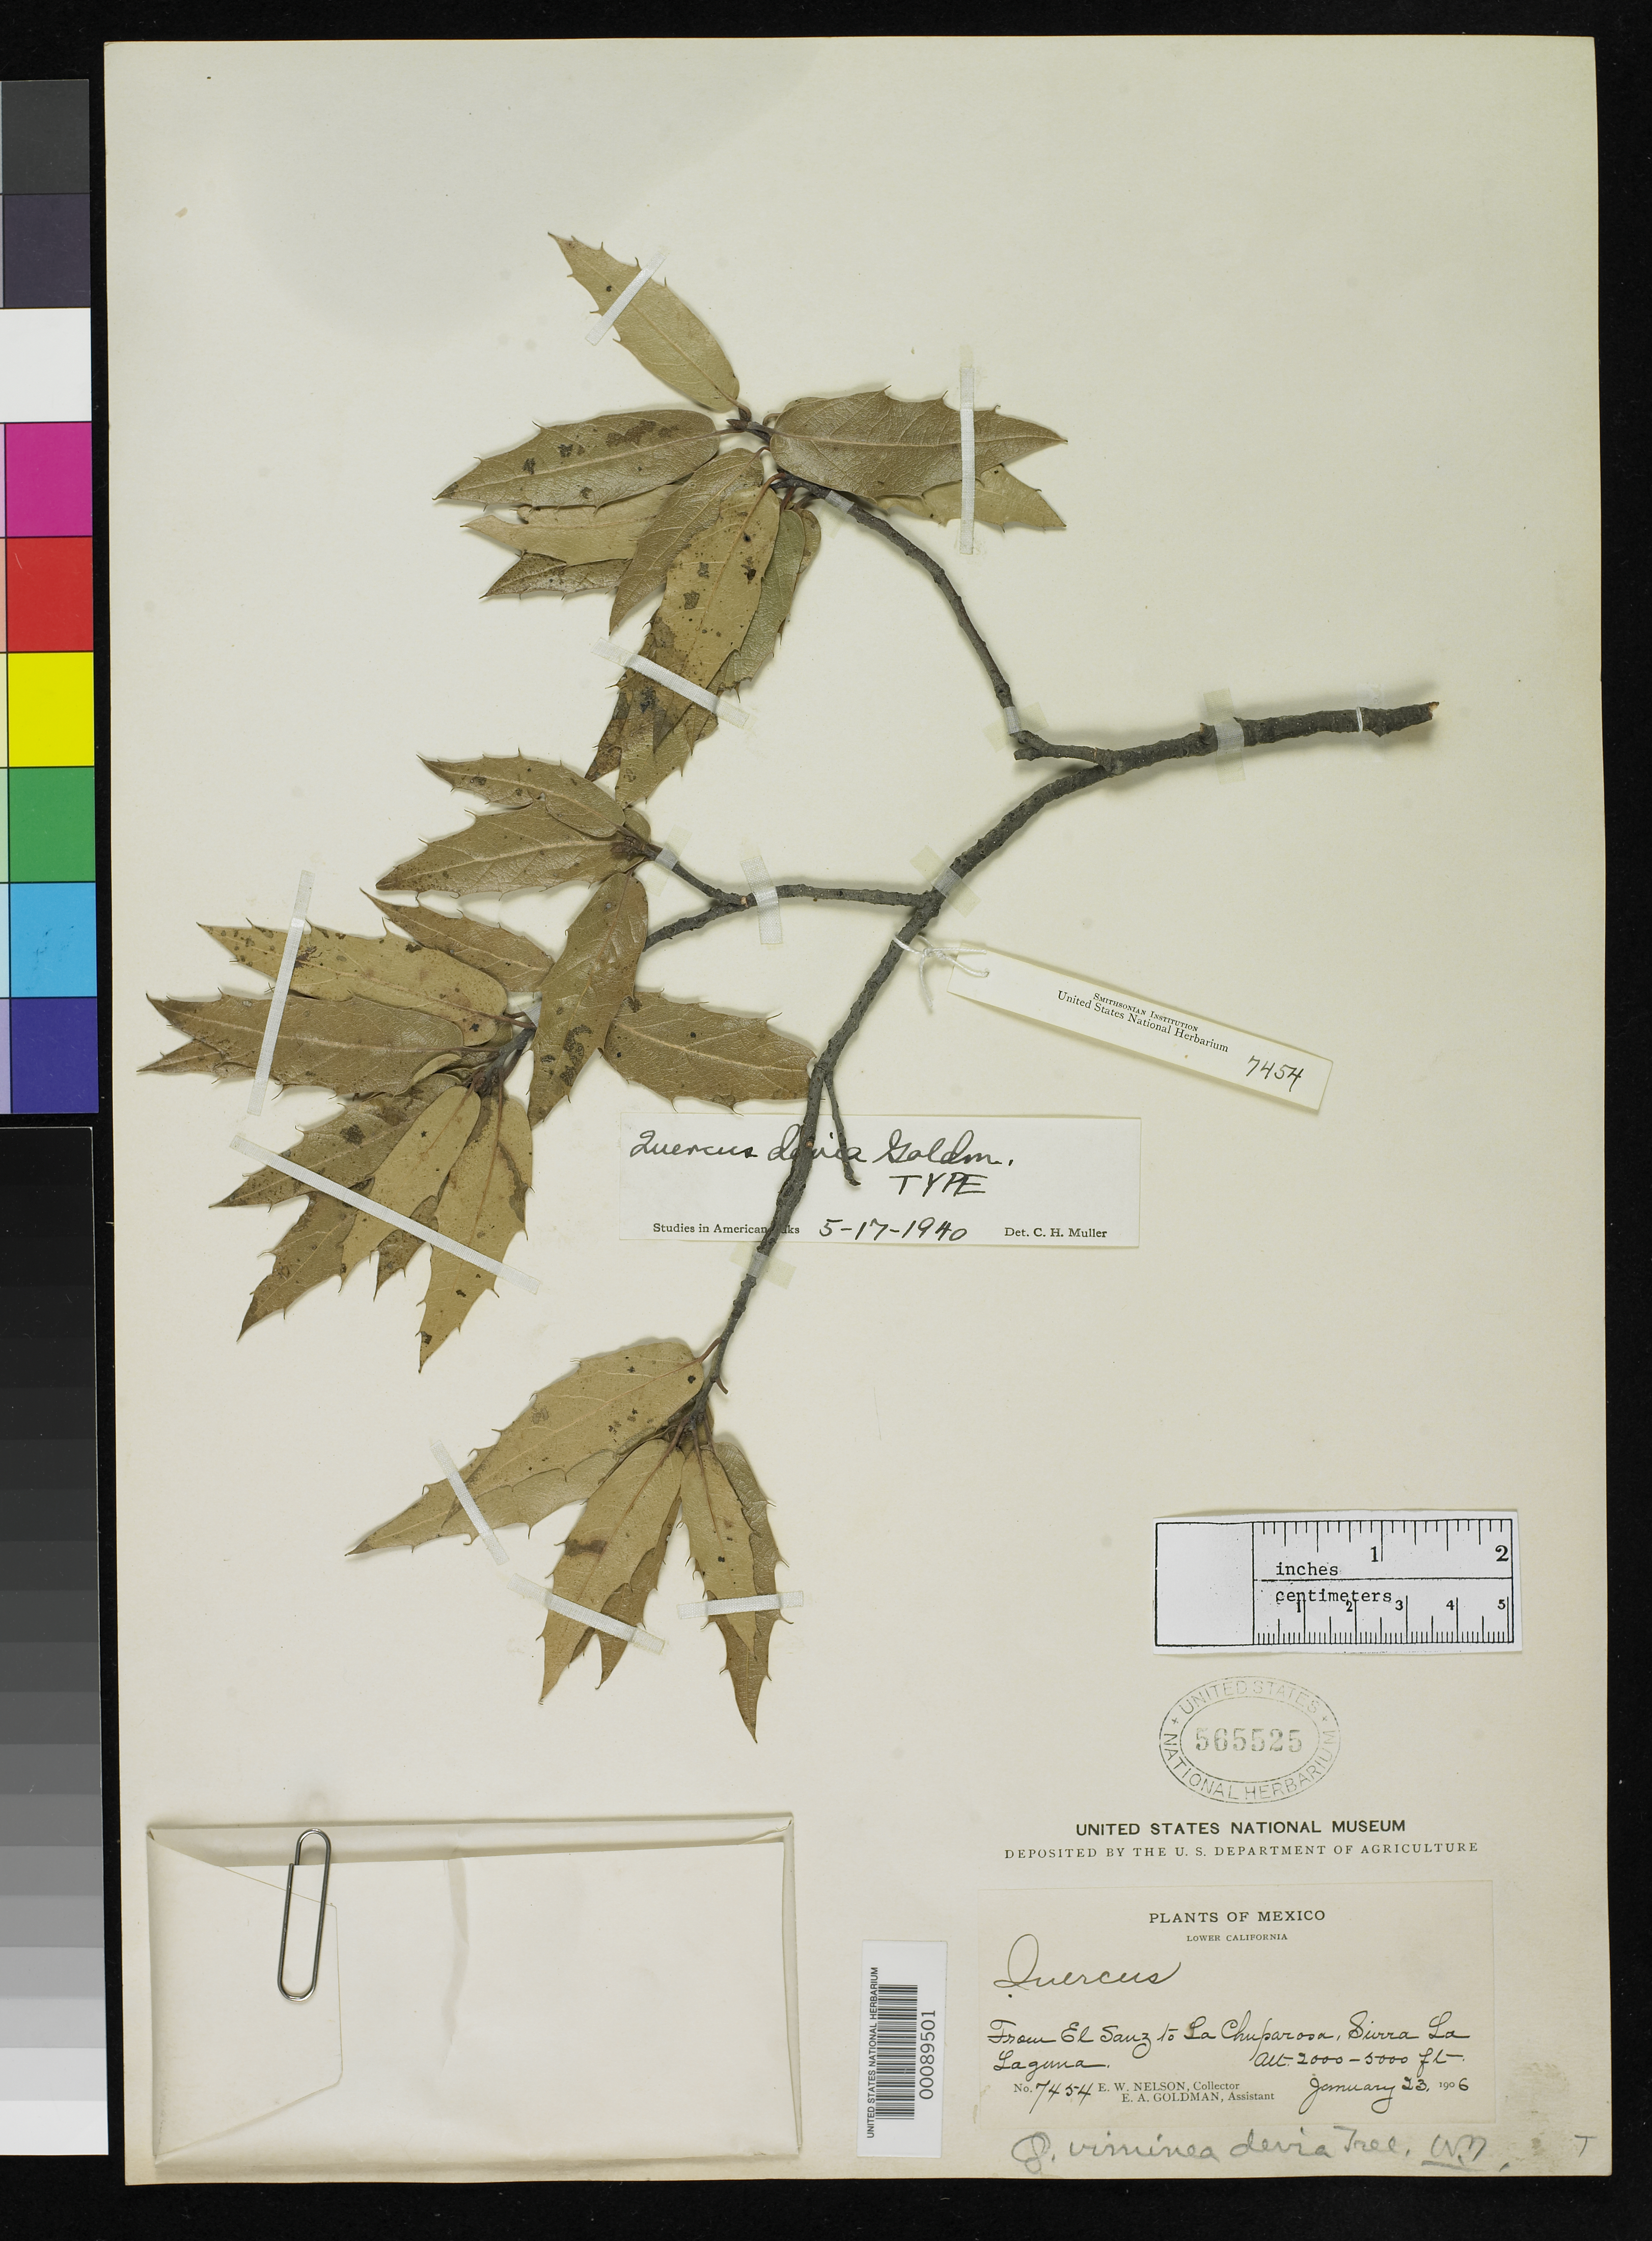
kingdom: Plantae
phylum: Tracheophyta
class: Magnoliopsida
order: Fagales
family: Fagaceae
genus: Quercus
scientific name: Quercus devia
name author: Goldman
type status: Holotype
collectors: E. W. Nelson & E. A. Goldman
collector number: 7454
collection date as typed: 23 Jan 1906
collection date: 1906-01-23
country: Mexico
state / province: Baja California Sur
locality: Spring near La Chuparosa in the Sierra de La Laguna.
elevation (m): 1500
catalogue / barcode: US 565525